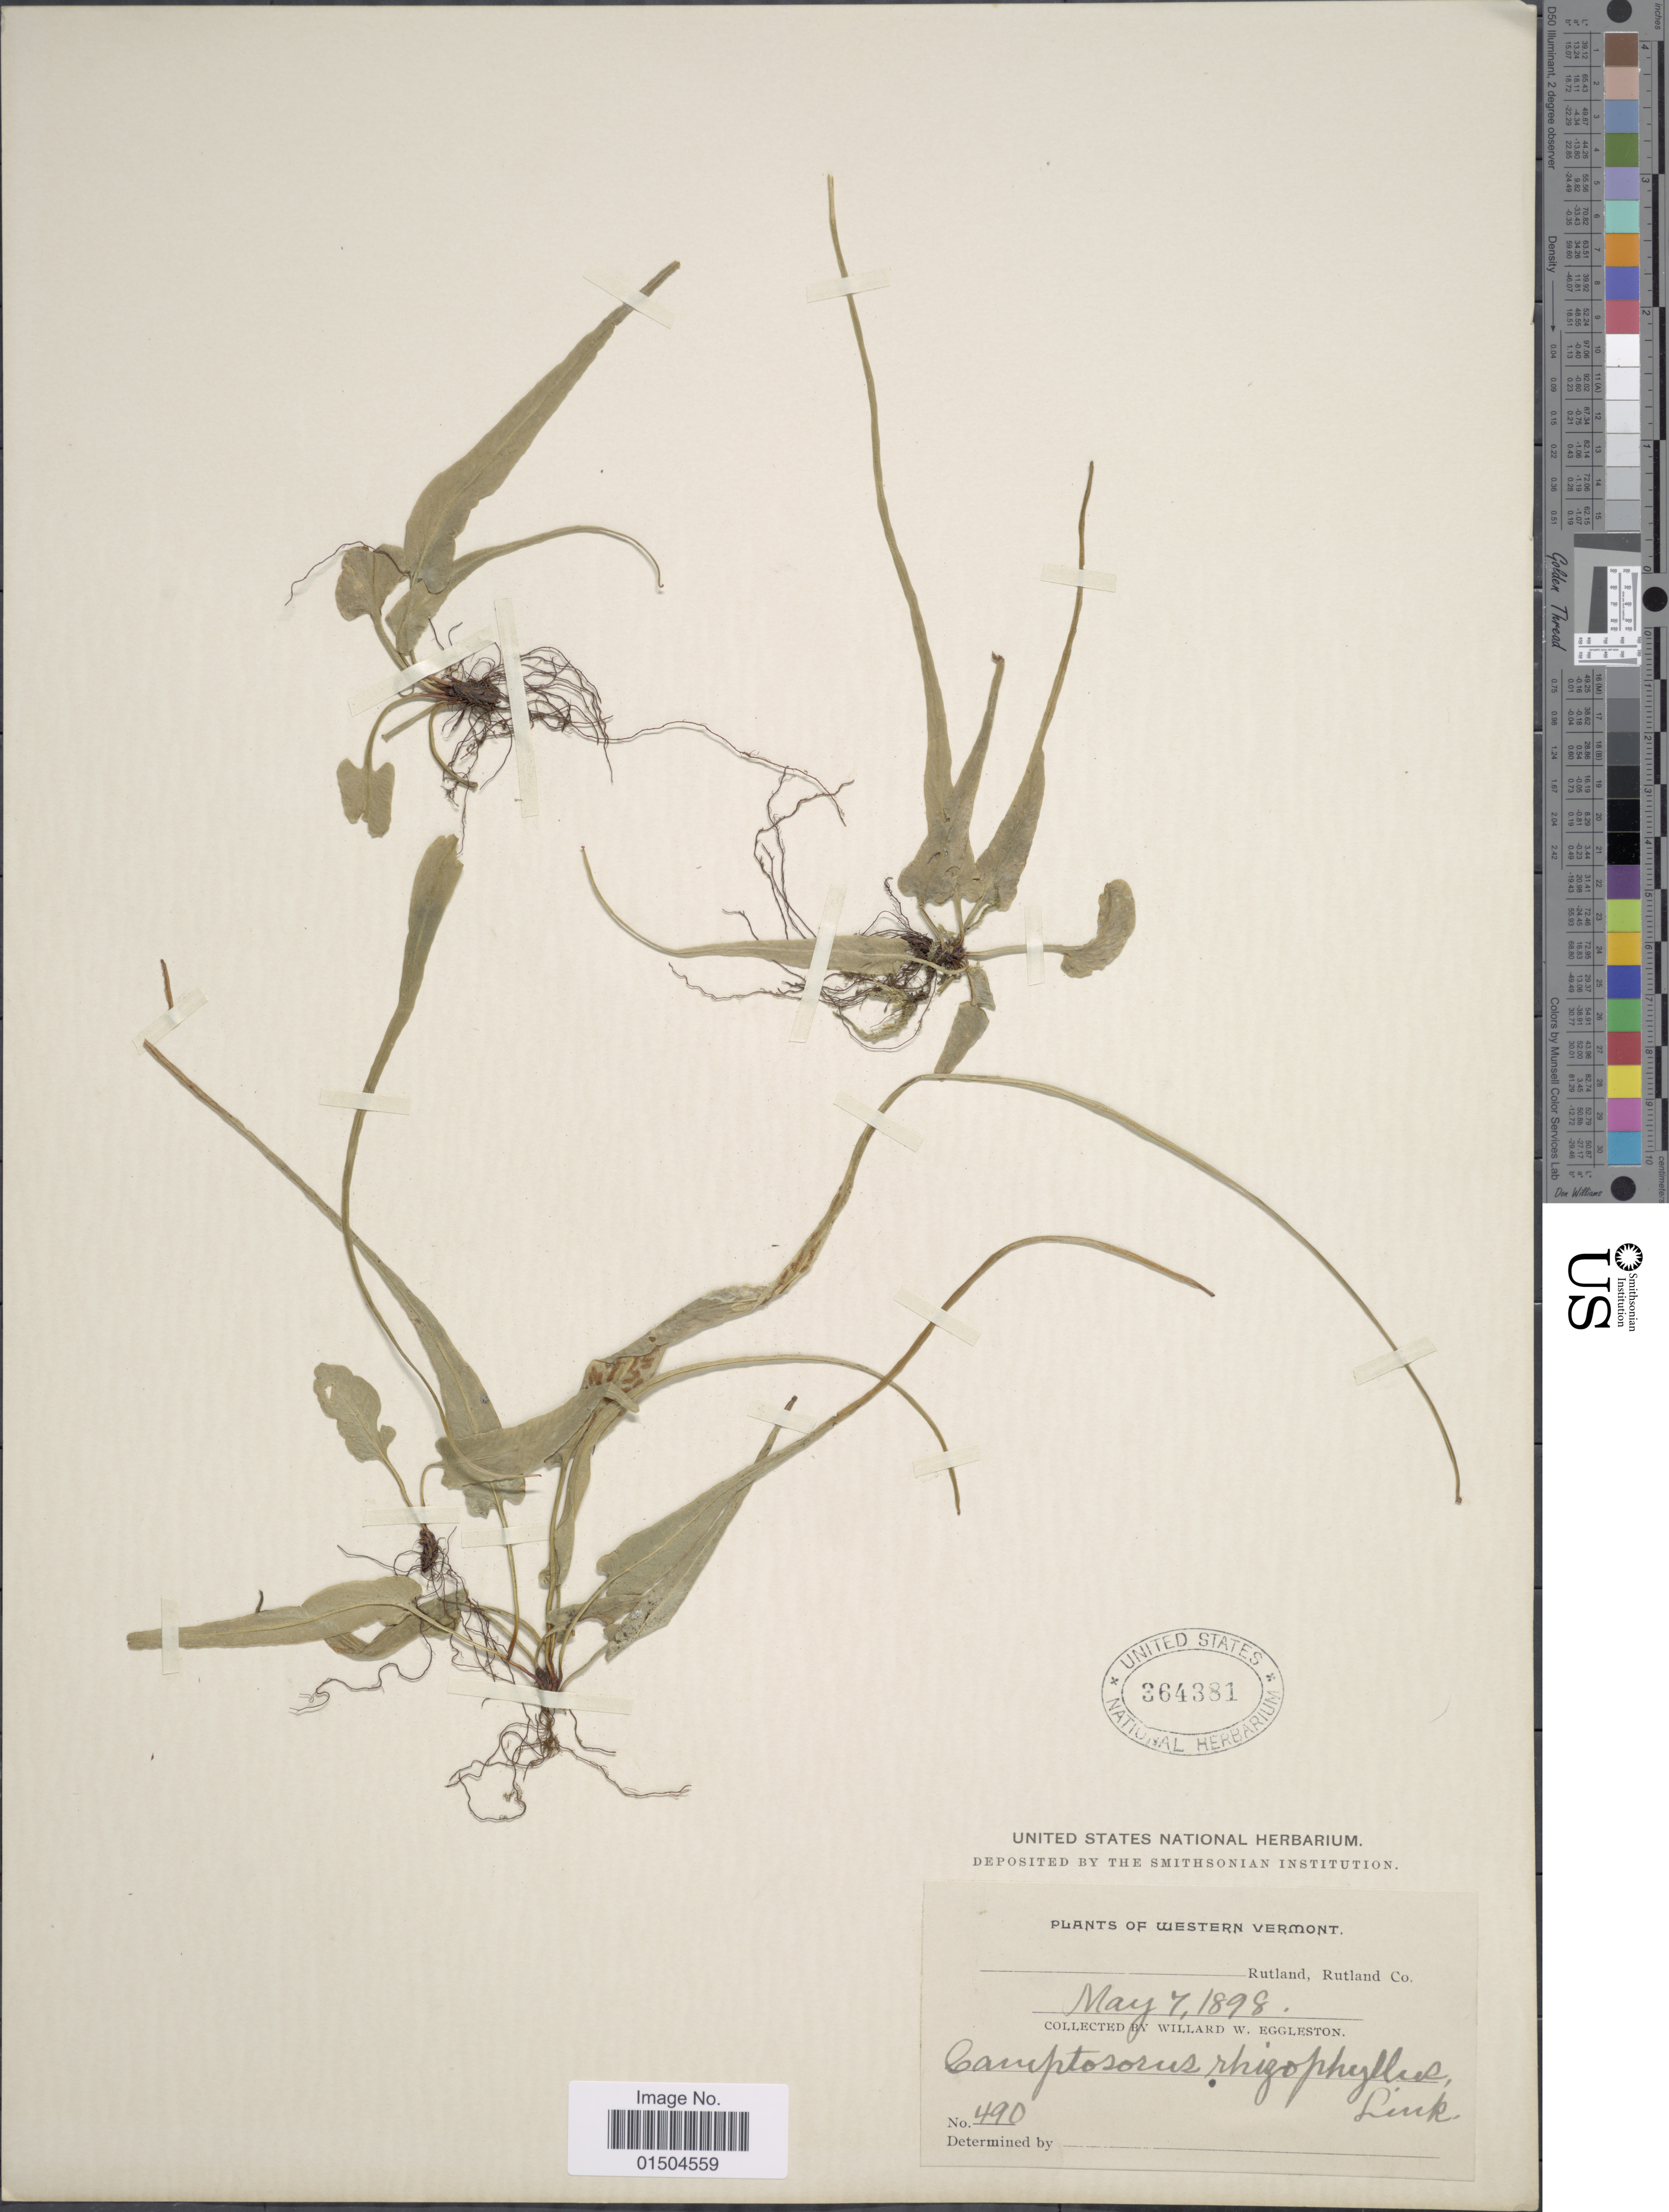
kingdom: Plantae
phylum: Tracheophyta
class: Polypodiopsida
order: Polypodiales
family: Aspleniaceae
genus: Asplenium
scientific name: Asplenium rhizophyllum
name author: L.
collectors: W. W. Eggleston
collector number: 490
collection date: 1898-05-07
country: United States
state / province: Vermont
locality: Western Vermont. Rutland, Rutland Co.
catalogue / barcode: US 364381